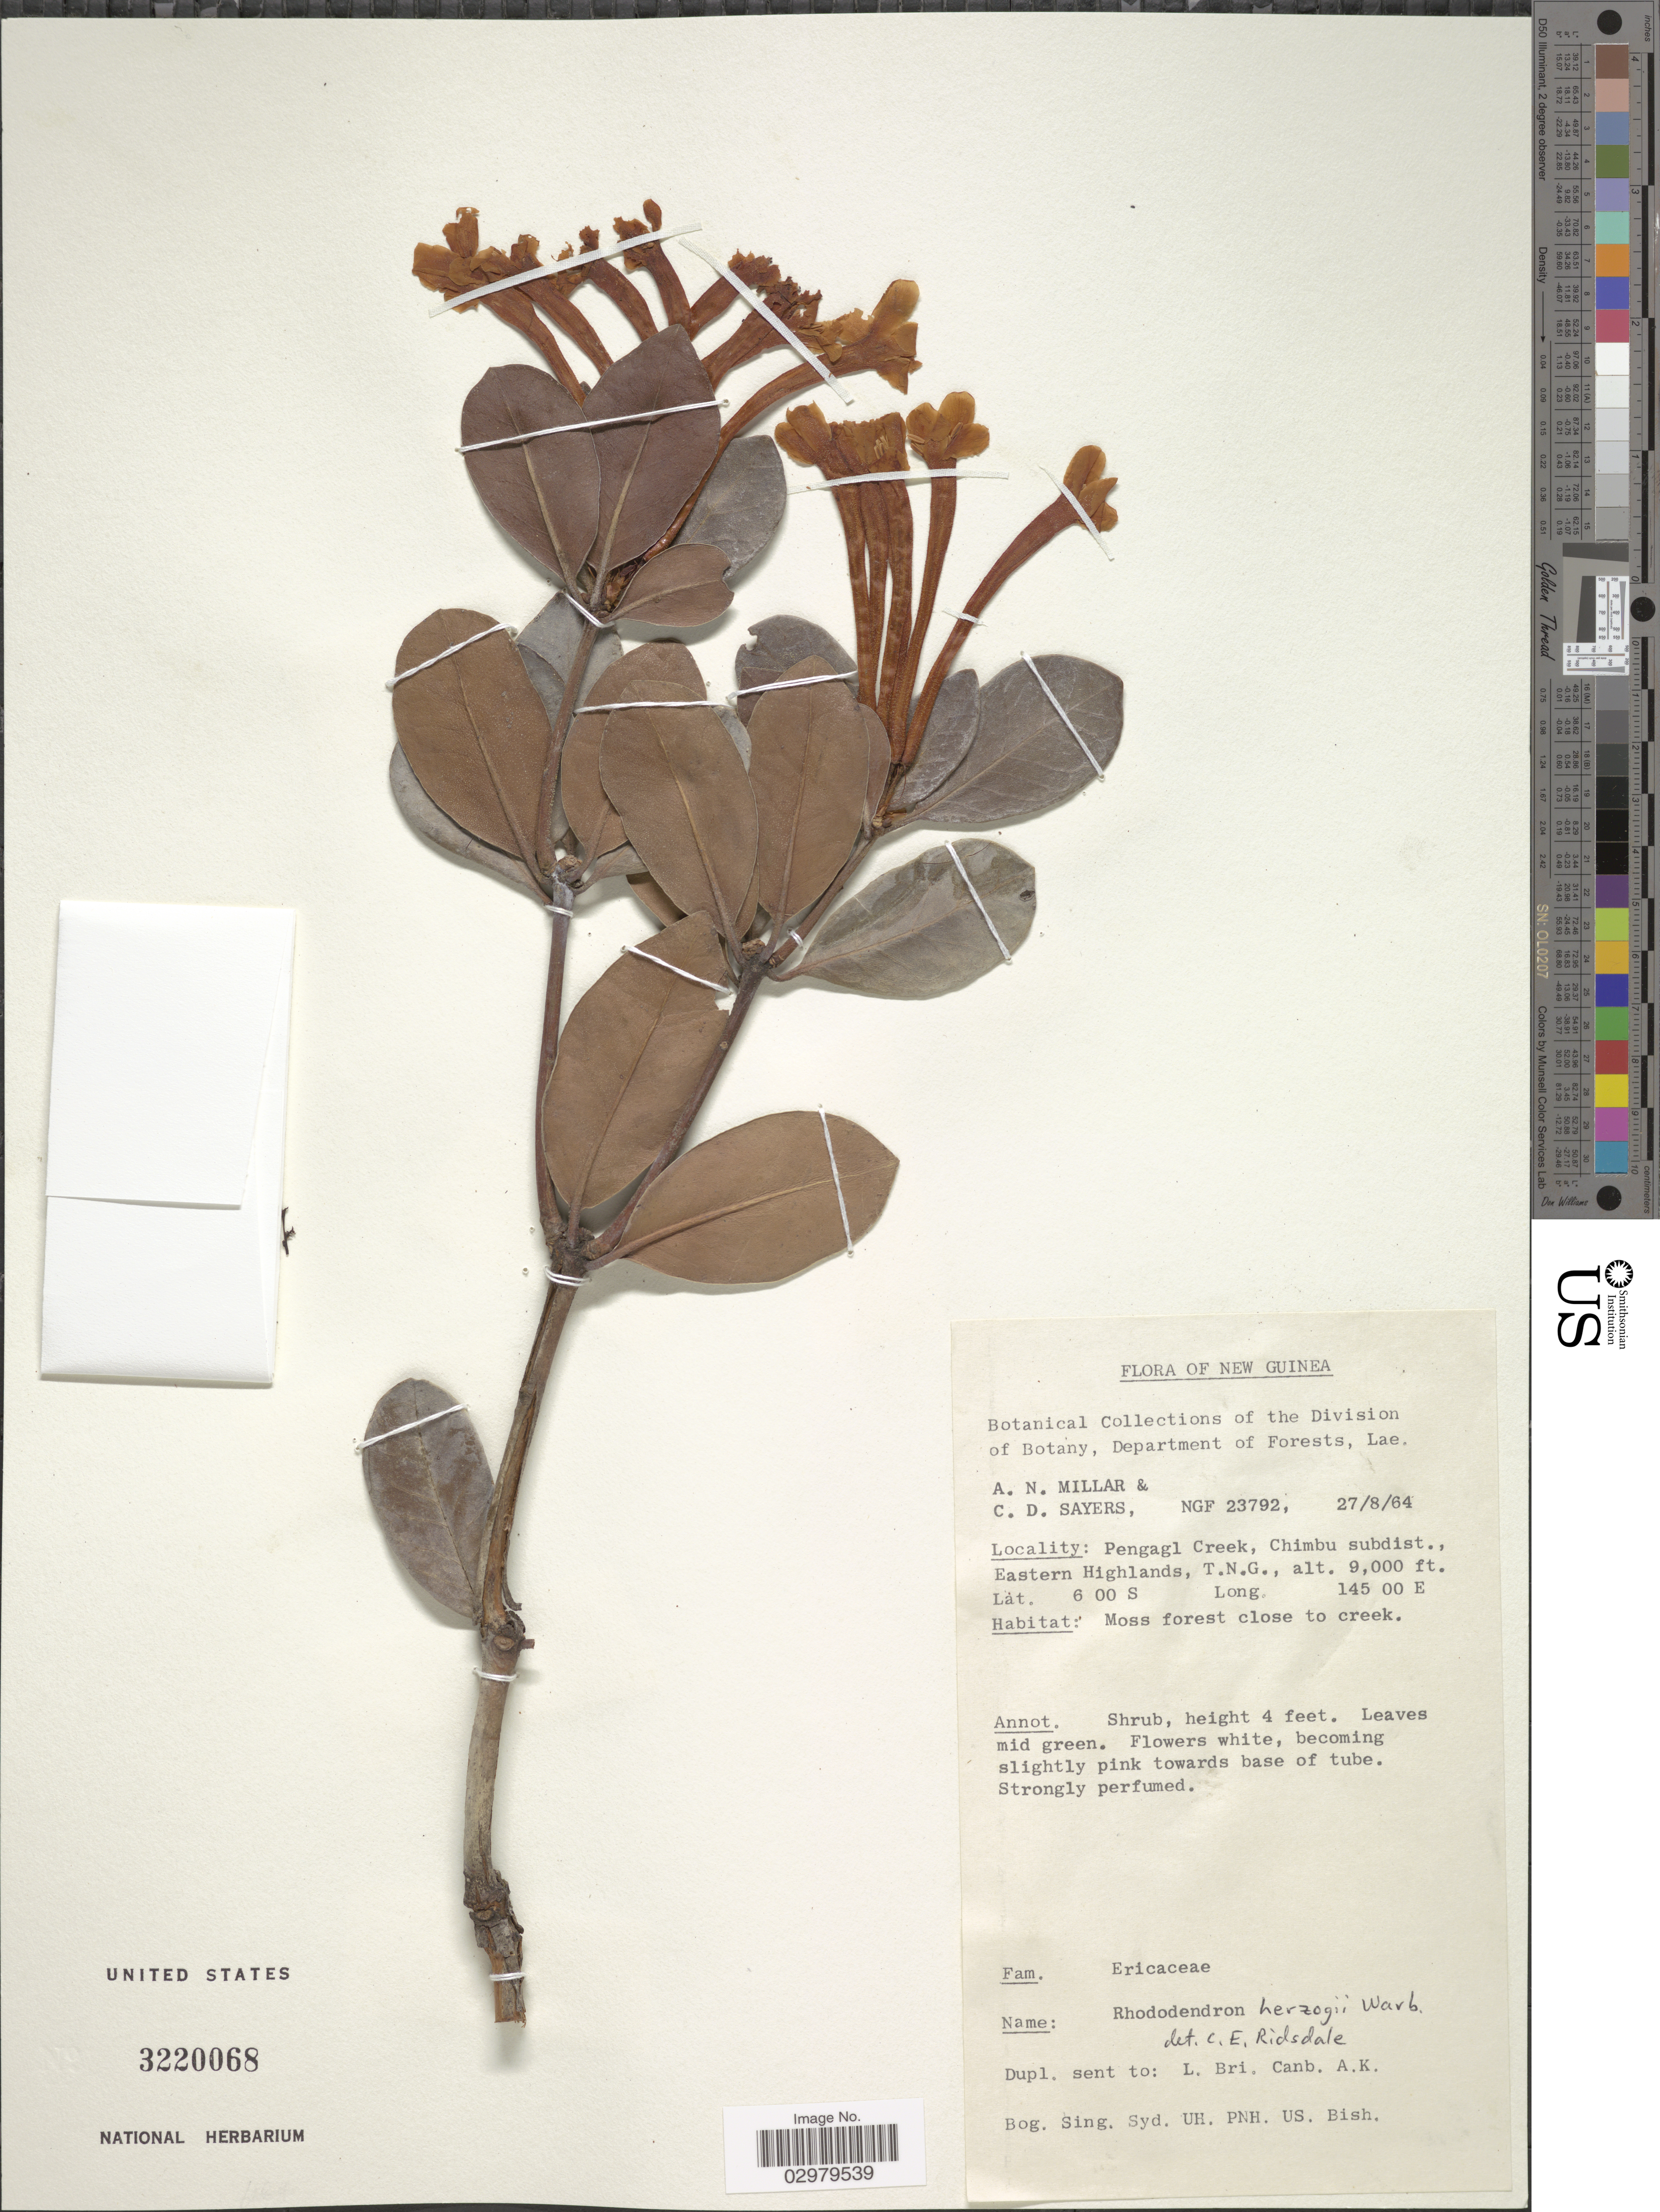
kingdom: Plantae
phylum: Tracheophyta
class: Magnoliopsida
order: Ericales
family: Ericaceae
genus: Rhododendron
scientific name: Rhododendron herzogii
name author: Warb.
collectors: A. Millar & C. Sayers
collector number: NGF 23792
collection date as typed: Transcribed d/m/y: 27/8/64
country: Papua New Guinea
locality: New Guinea. Pengagl Creek, Chimbu subdist., Eastern Highlands, T.N.G.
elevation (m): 2743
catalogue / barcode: US 3220068